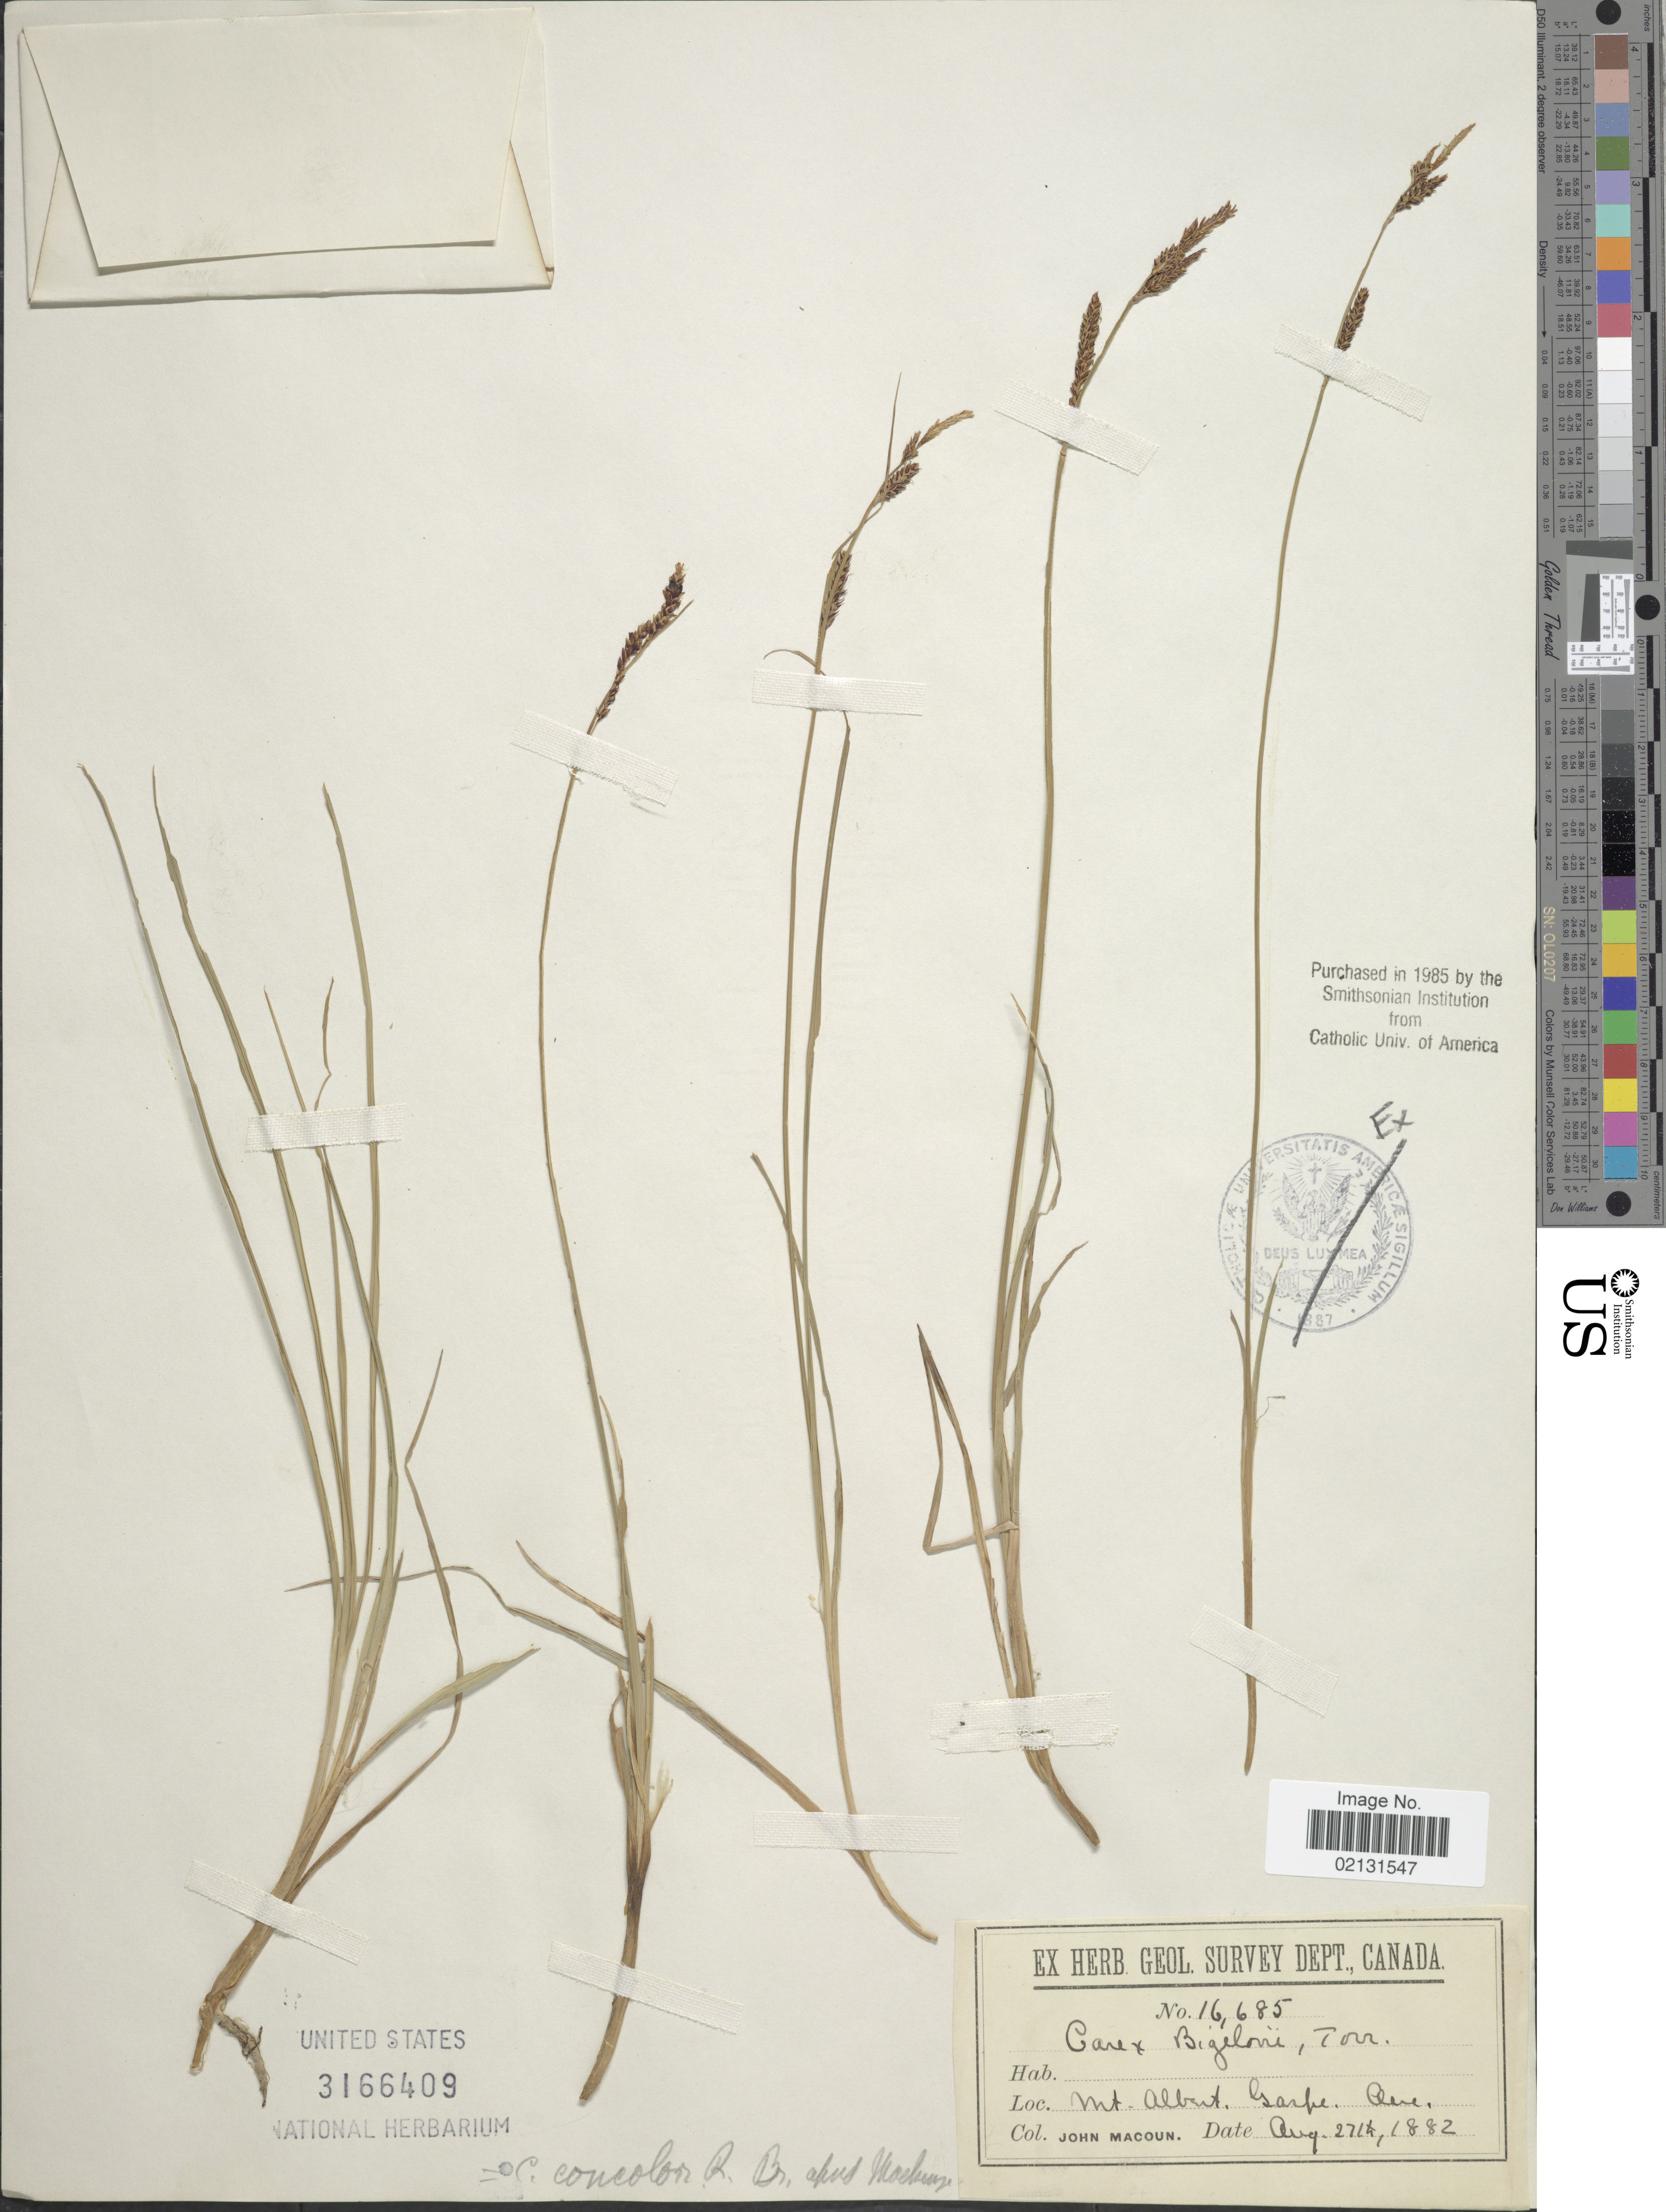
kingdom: Plantae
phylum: Tracheophyta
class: Liliopsida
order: Poales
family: Cyperaceae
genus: Carex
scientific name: Carex bigelowii subsp. bigelowii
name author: Torr. ex Schwein.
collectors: J. Macoun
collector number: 16685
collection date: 1882-08-27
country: Canada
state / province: Quebec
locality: Mt. Albert, Gaspe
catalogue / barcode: US 3166409